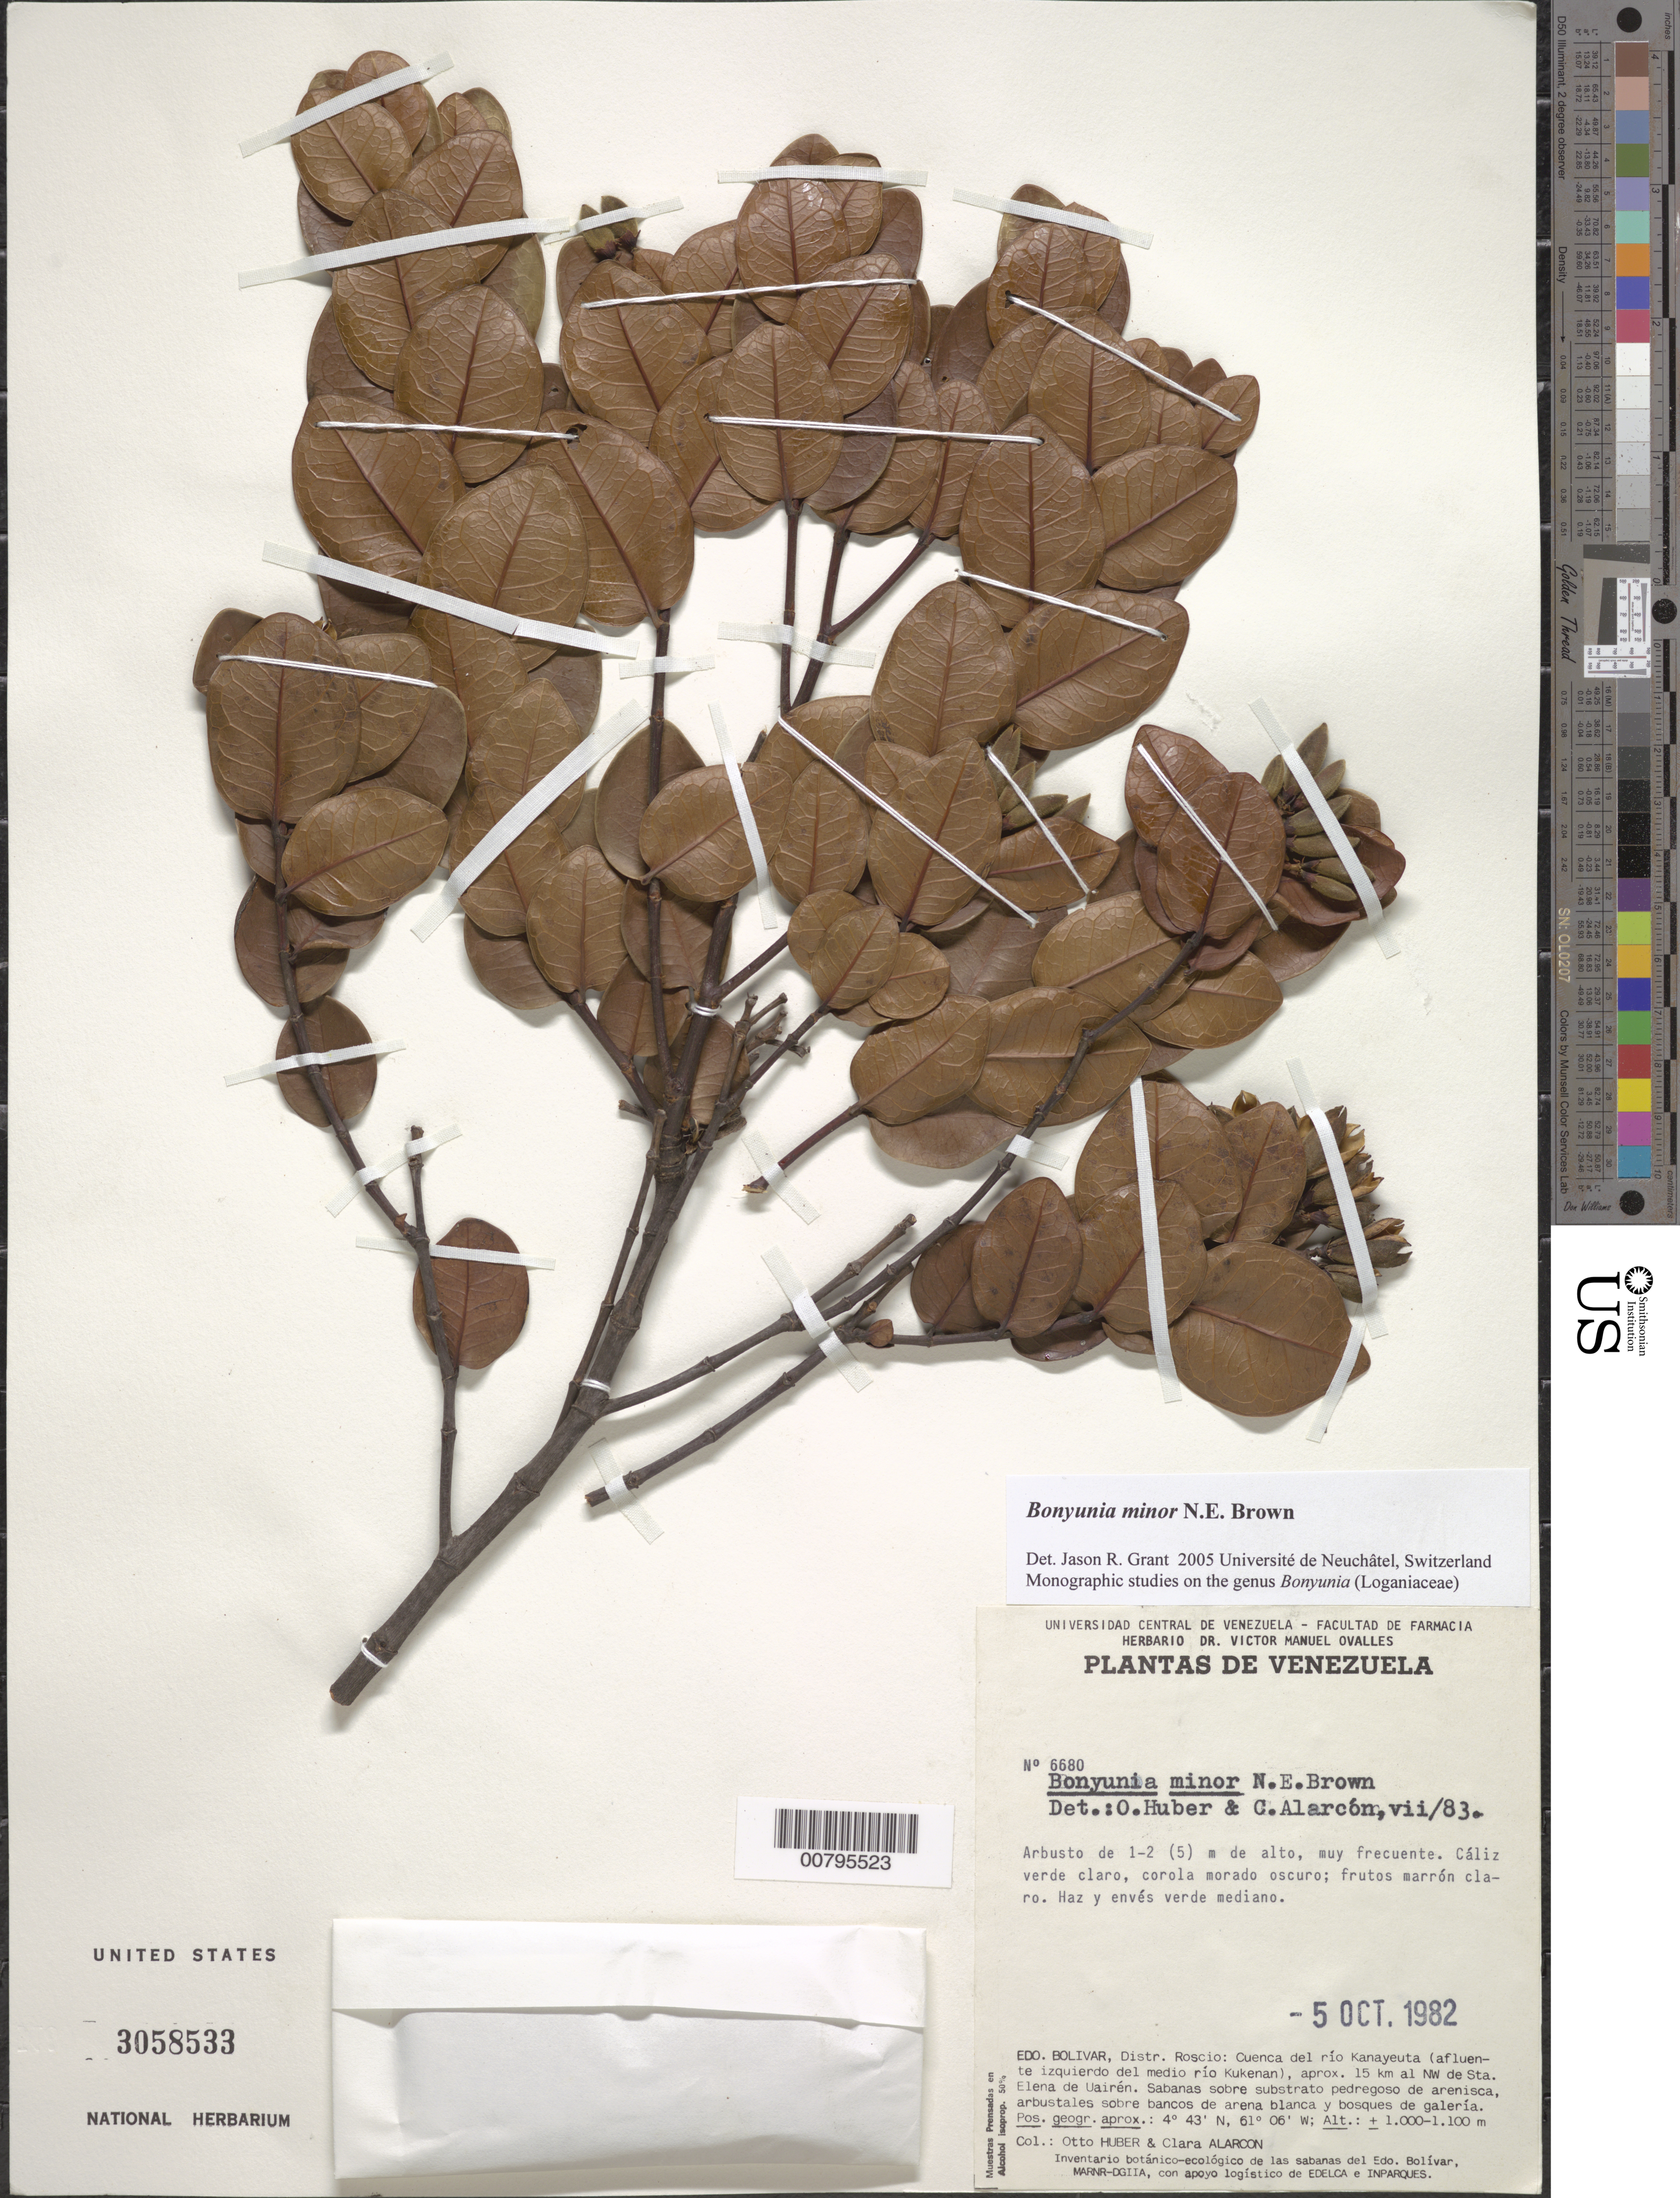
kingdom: Plantae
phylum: Tracheophyta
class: Magnoliopsida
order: Gentianales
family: Loganiaceae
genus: Bonyunia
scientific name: Bonyunia minor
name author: N.E. Br.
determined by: Huber, O.; Alarcóm, G.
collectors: O. Huber & C. Alarcon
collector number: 6680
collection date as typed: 5-Oct-82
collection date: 1982-10-05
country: Venezuela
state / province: Bolívar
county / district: Roscio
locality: Cuenca del Río Kanayeuta (afl izquierdo del medio Río Kukenan) aprox 15 km al NW de Sta. Elena de Uairen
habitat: Sabanas sobre substrato pedregoso de arenisca, arbustales sobre bancos de arena blanca y bosques de galeria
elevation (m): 1000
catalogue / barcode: US 3058533